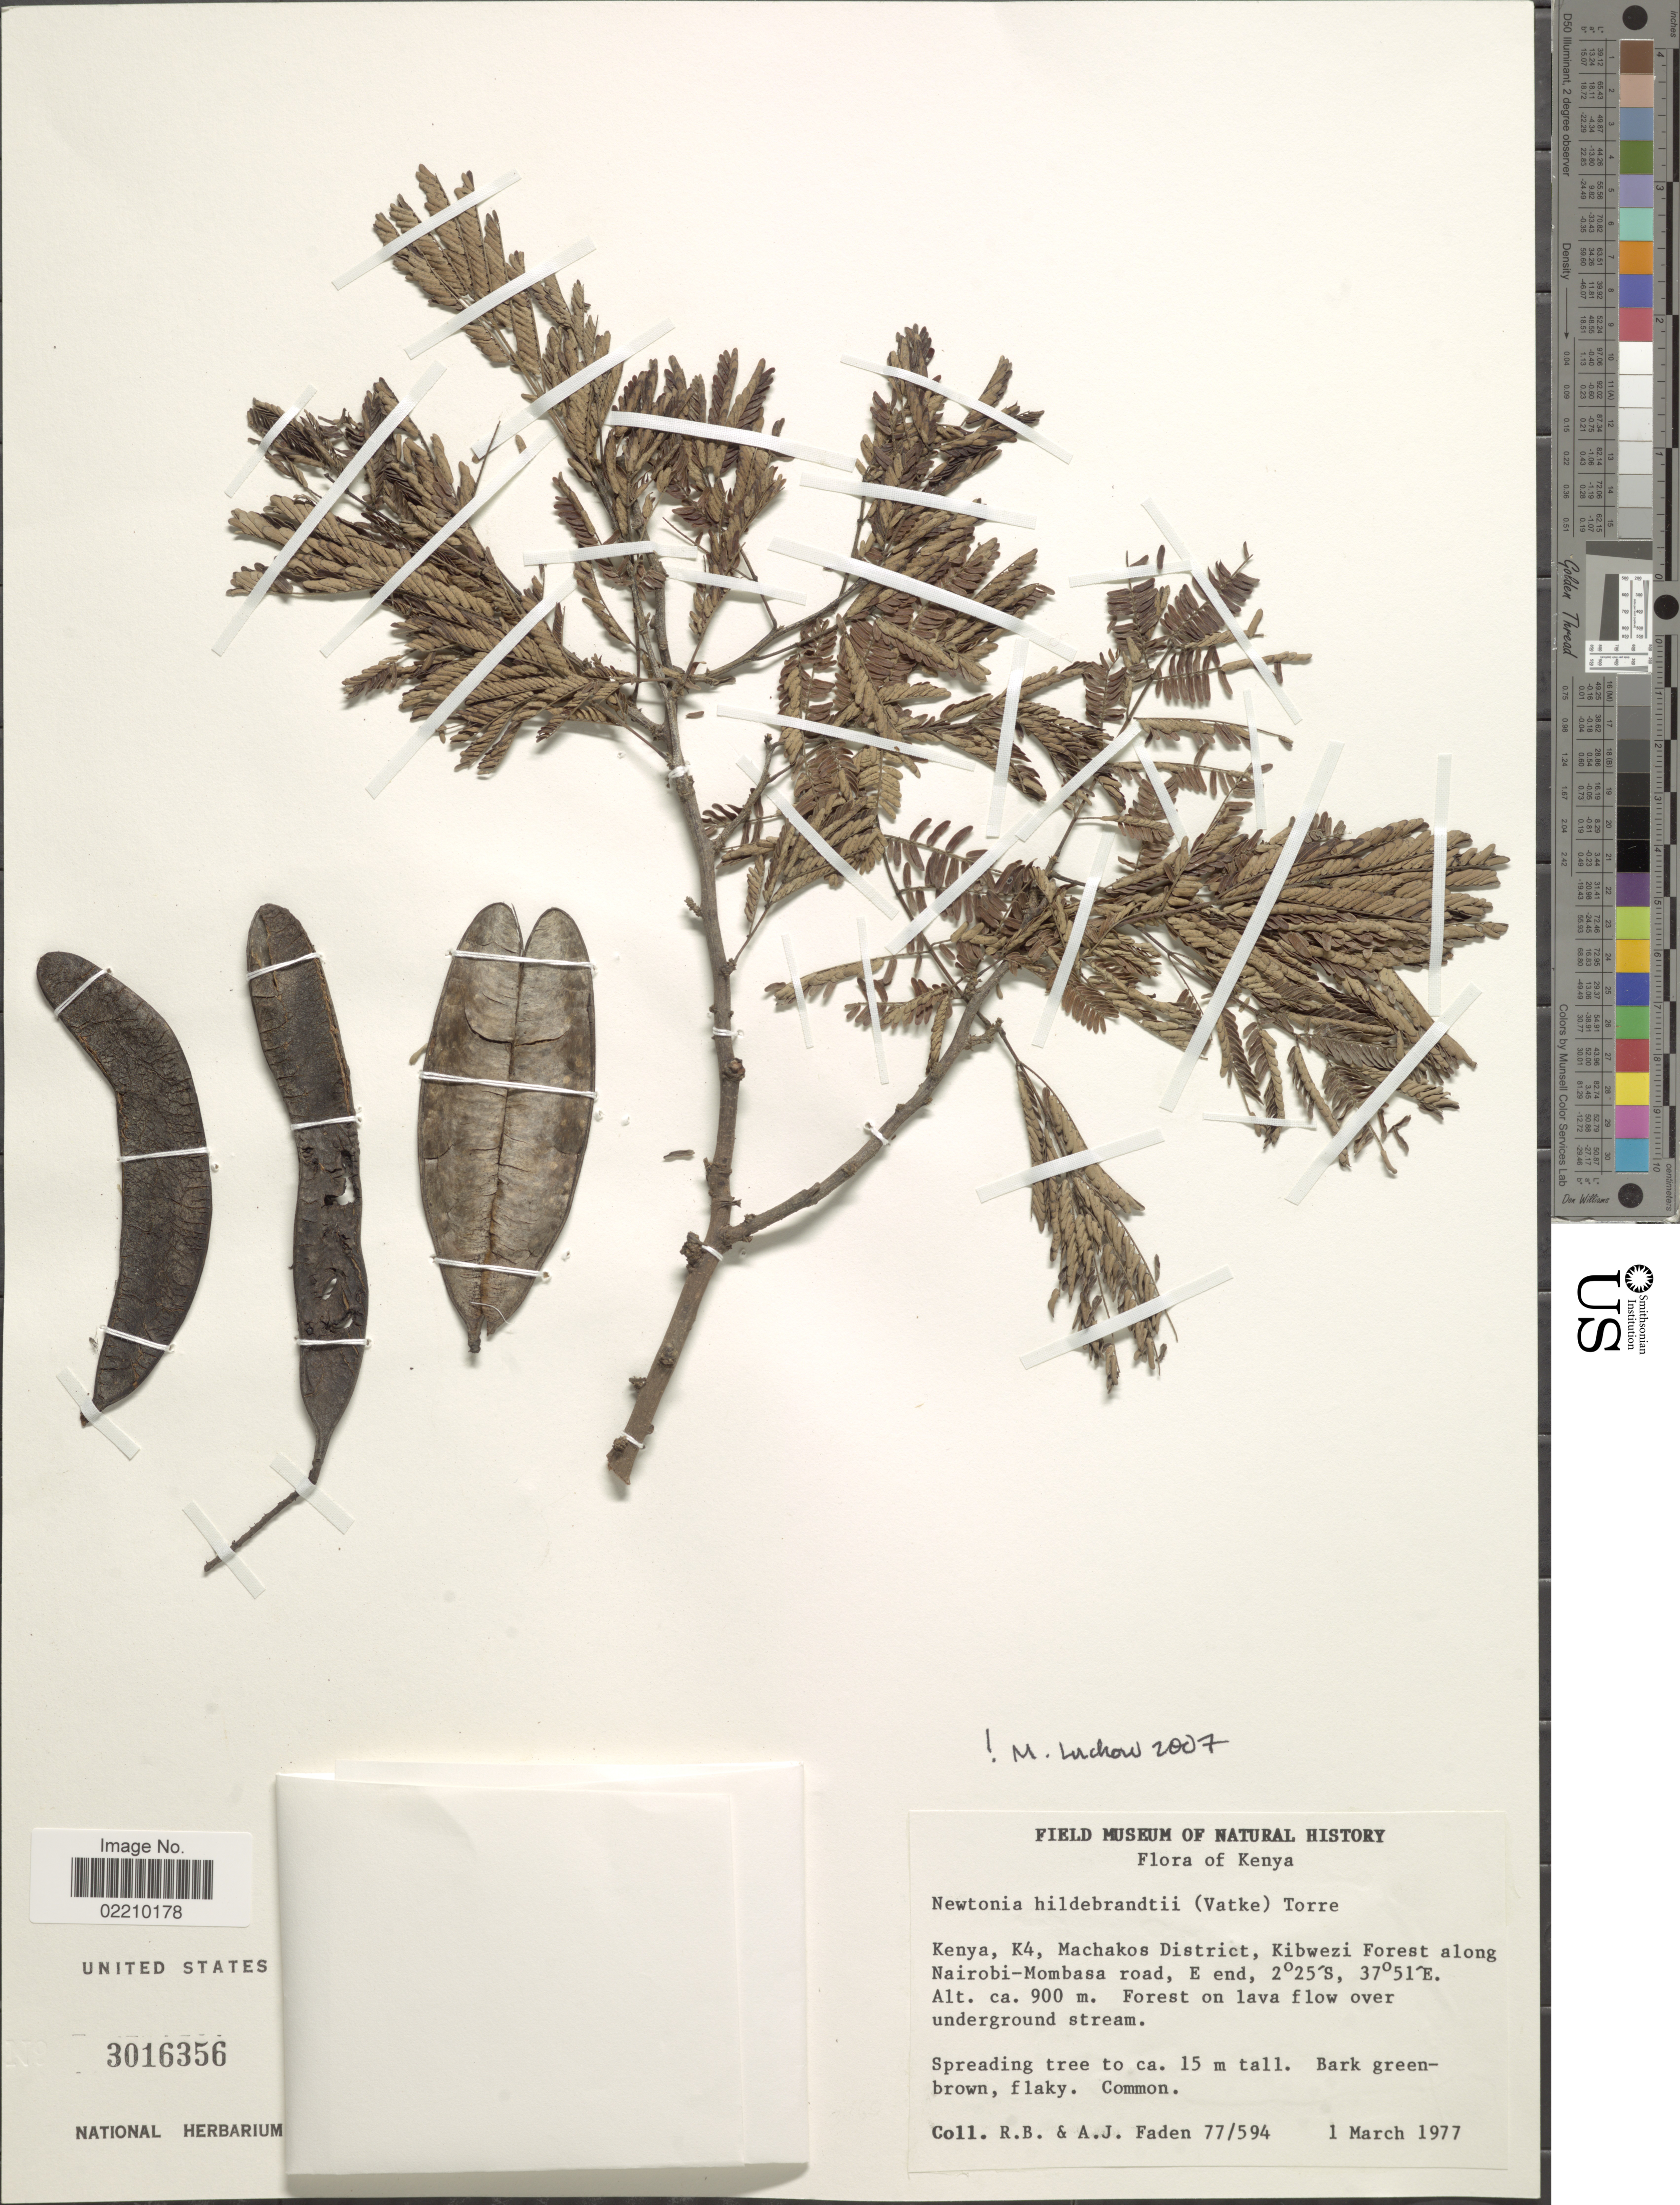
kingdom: Plantae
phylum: Tracheophyta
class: Magnoliopsida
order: Fabales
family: Fabaceae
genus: Newtonia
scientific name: Newtonia hildebrandtii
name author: (Vatke) Torre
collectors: R. B. Faden & A. J. Faden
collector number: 77/594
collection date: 1977-03-01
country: Kenya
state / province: Machakos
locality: Kenya, K4, Machakos District, Kibwezi Forest along Nairobi-Mombasa road, E end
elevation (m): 900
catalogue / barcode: US 3016356